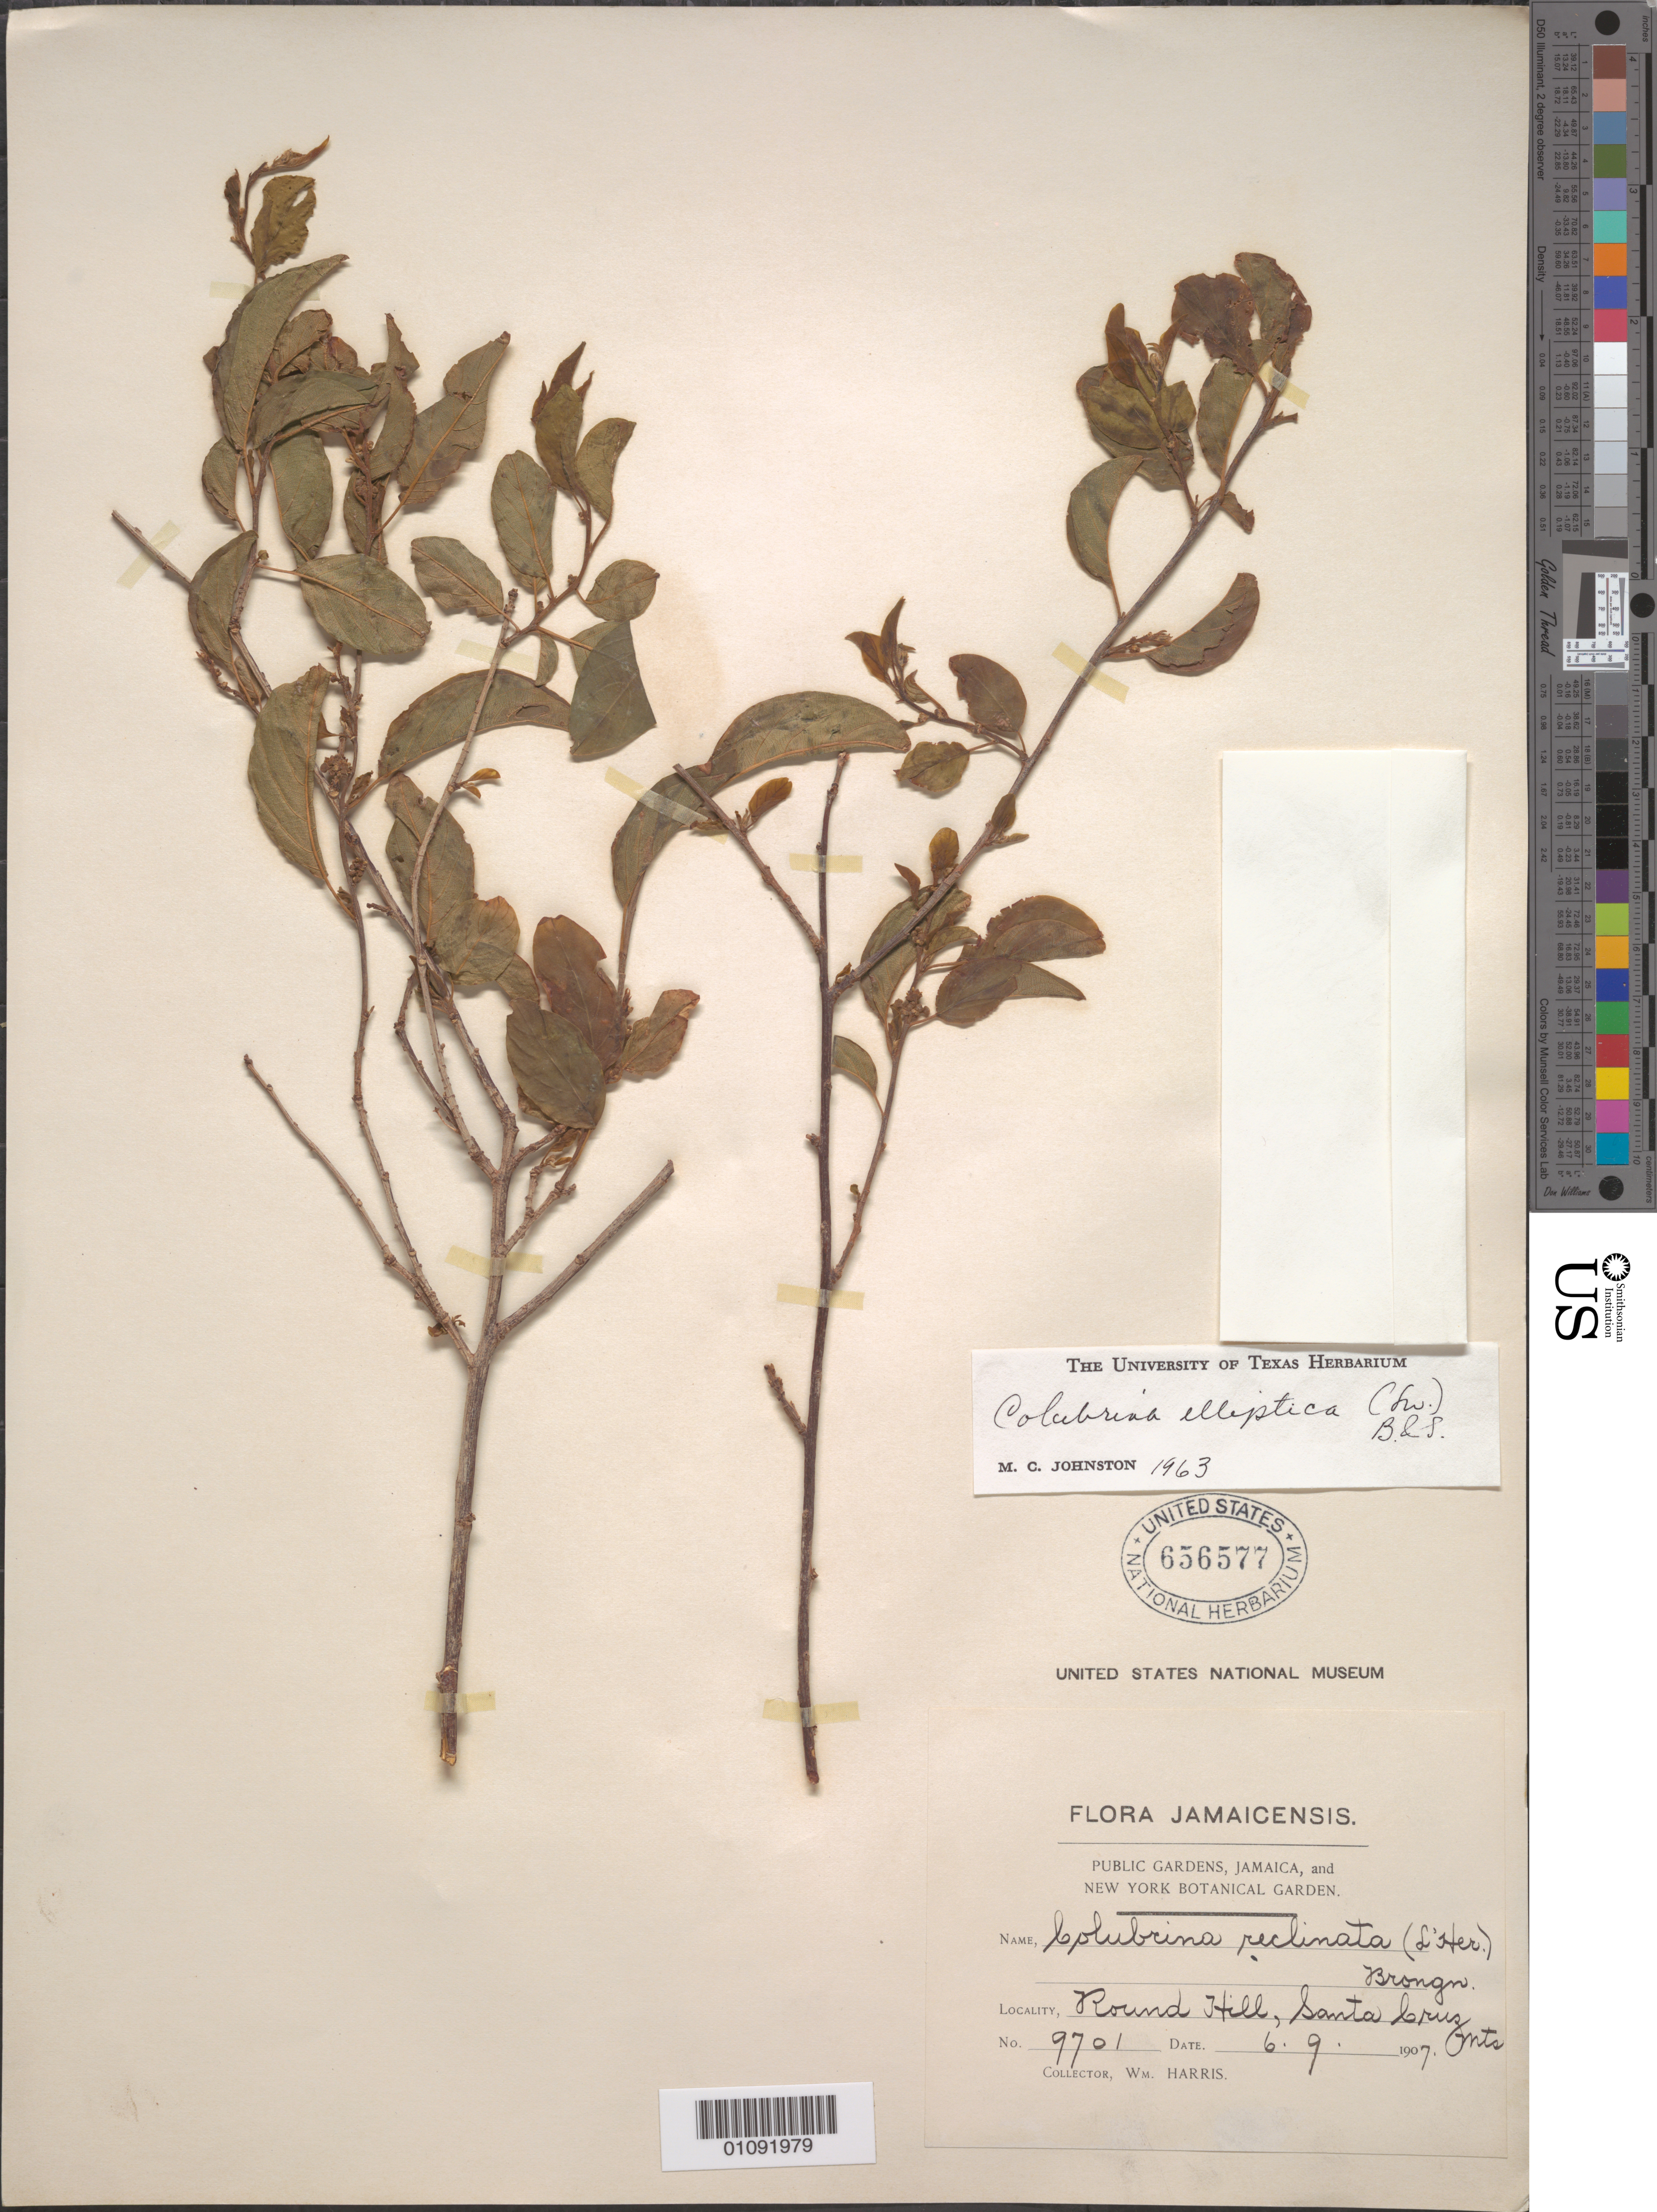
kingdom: Plantae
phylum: Tracheophyta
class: Magnoliopsida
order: Rosales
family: Rhamnaceae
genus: Colubrina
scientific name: Colubrina elliptica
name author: (Sw.) Brizicky & W.L. Stern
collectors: W. Harris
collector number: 9701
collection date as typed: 09 Jun 1907 or 06 Sep 1907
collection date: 1907-06-09 or 1907-09-06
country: Jamaica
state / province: Saint Elizabeth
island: Jamaica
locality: Round Hill, Santa Cruz Mts.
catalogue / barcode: US 656577